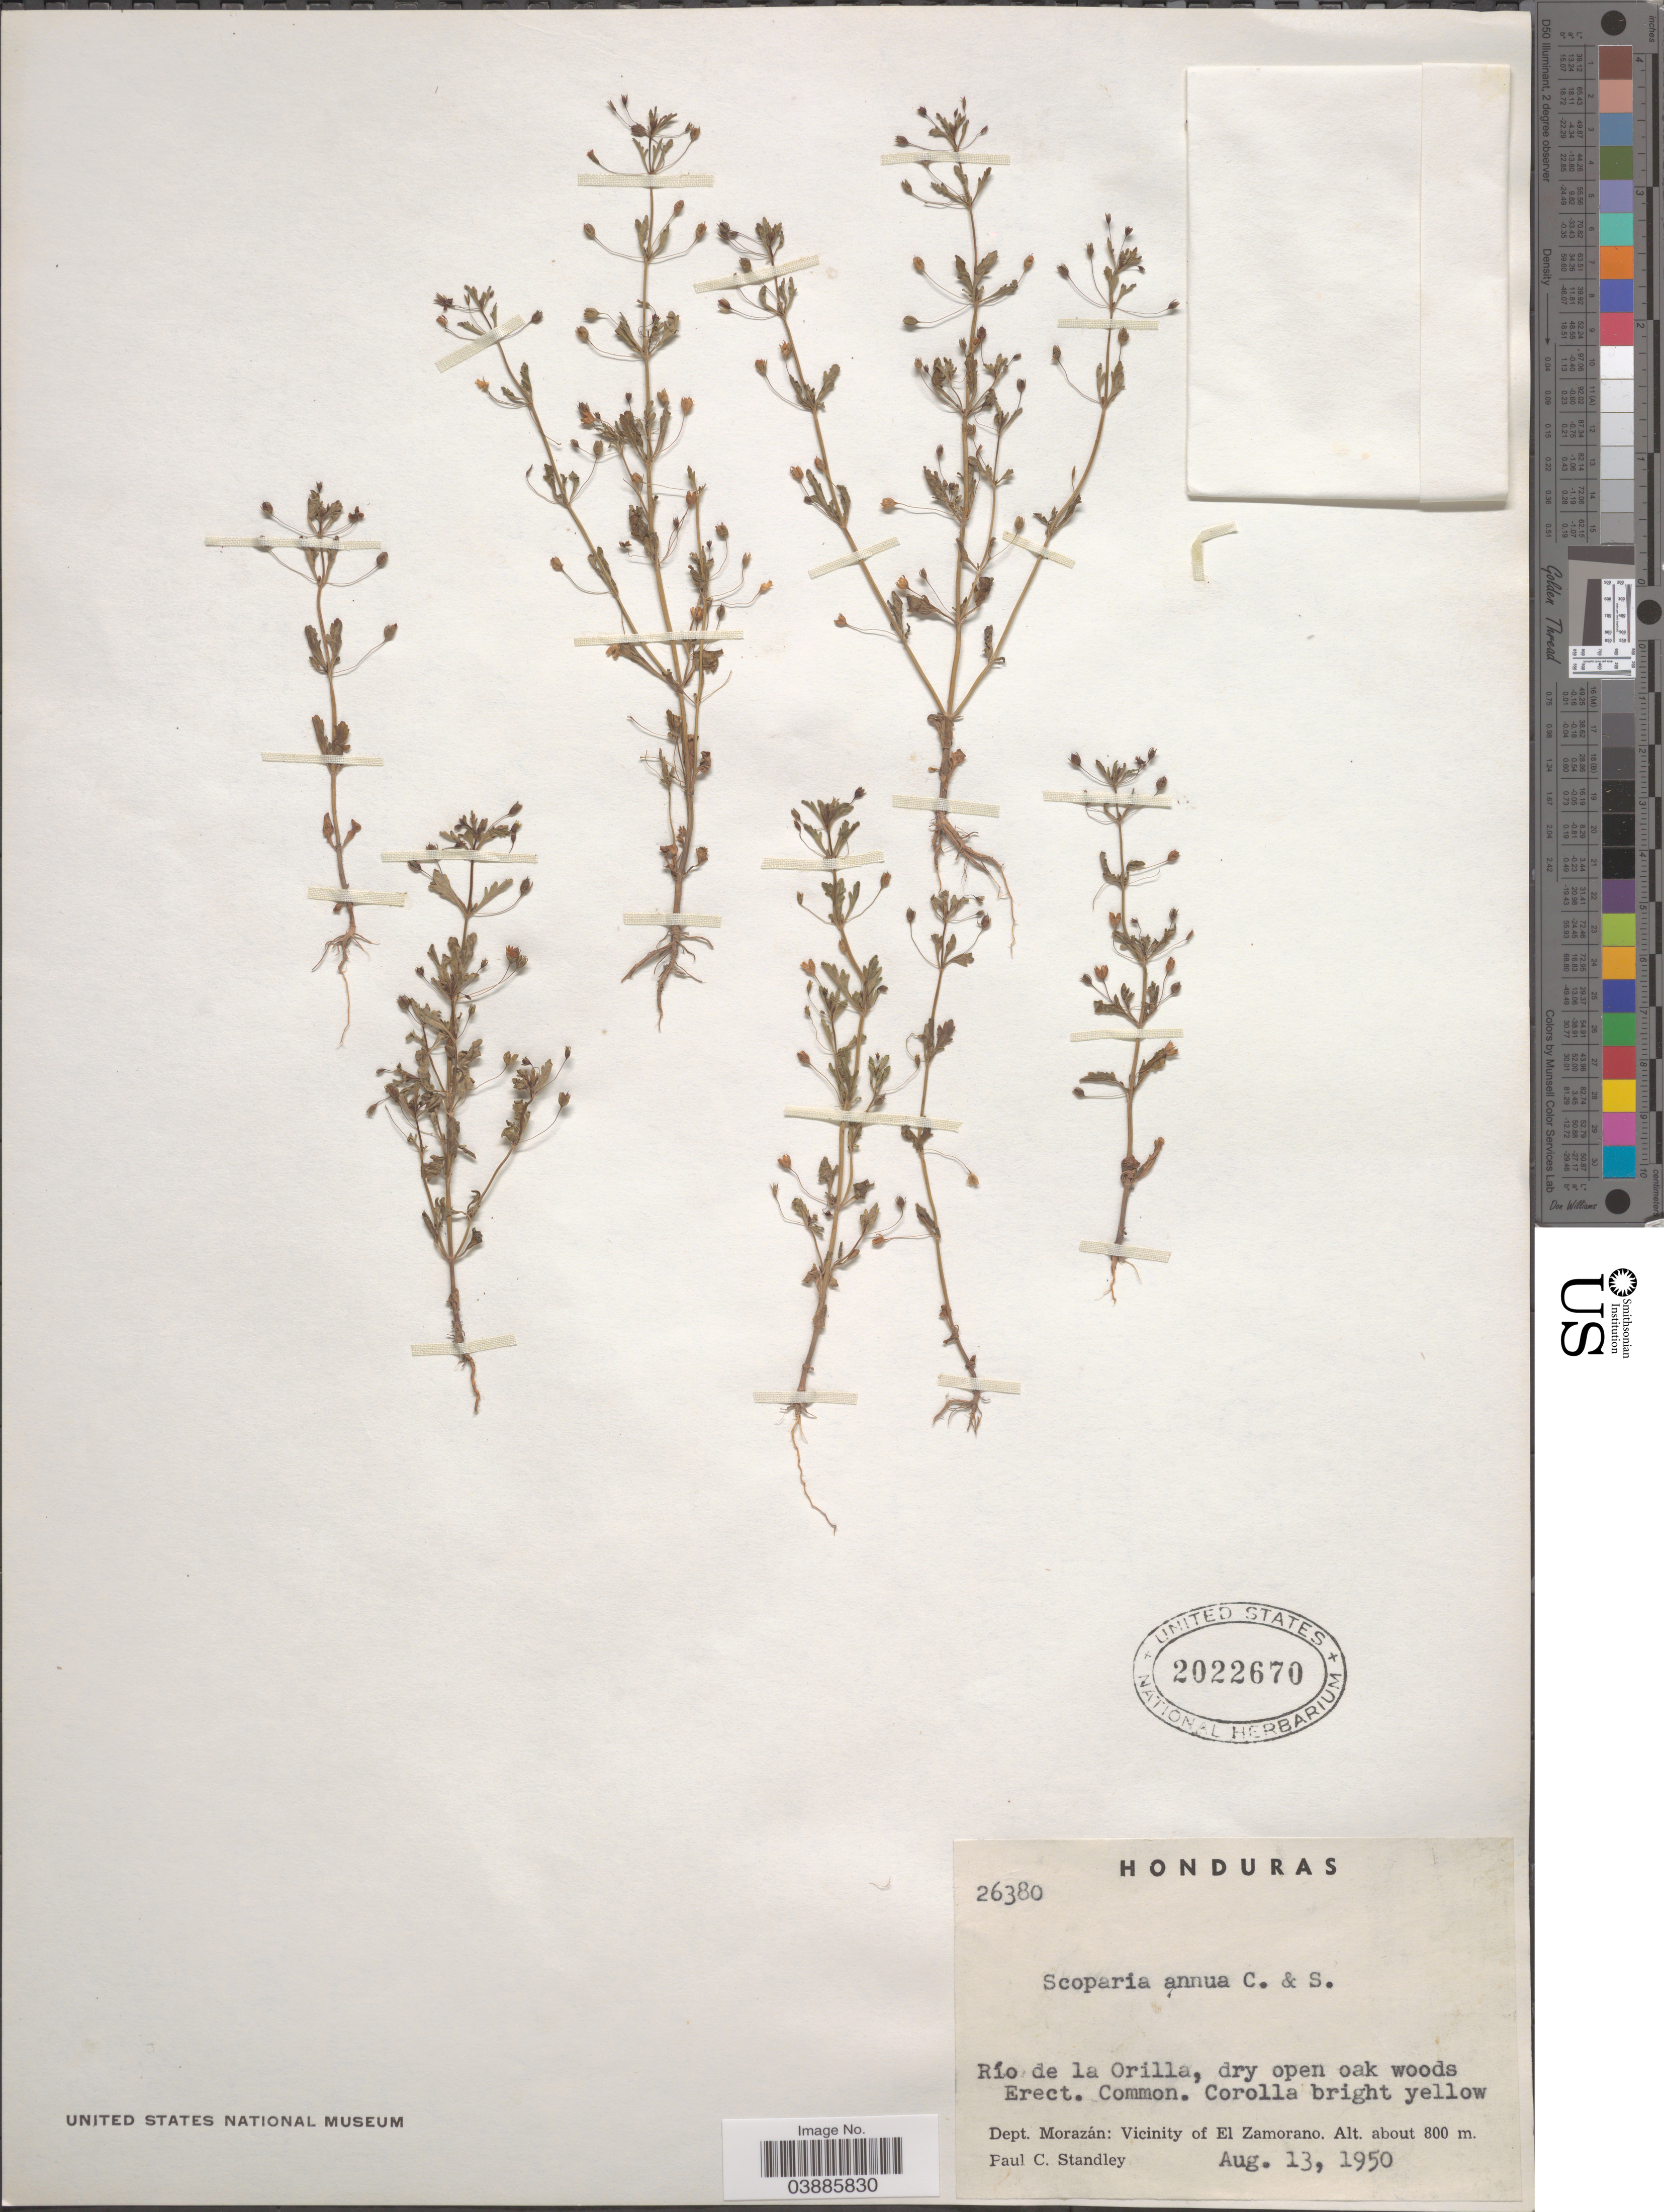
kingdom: Plantae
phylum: Tracheophyta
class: Magnoliopsida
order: Lamiales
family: Plantaginaceae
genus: Scoparia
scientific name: Scoparia annua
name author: Cham. ex Schltdl.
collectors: P. C. Standley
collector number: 26380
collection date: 1950-08-13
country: Honduras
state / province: Fco. Morazán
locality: Río de la Orilla. Dept. Morazán: Vicinity of El Zamorano.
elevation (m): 80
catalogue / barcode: US 2022670